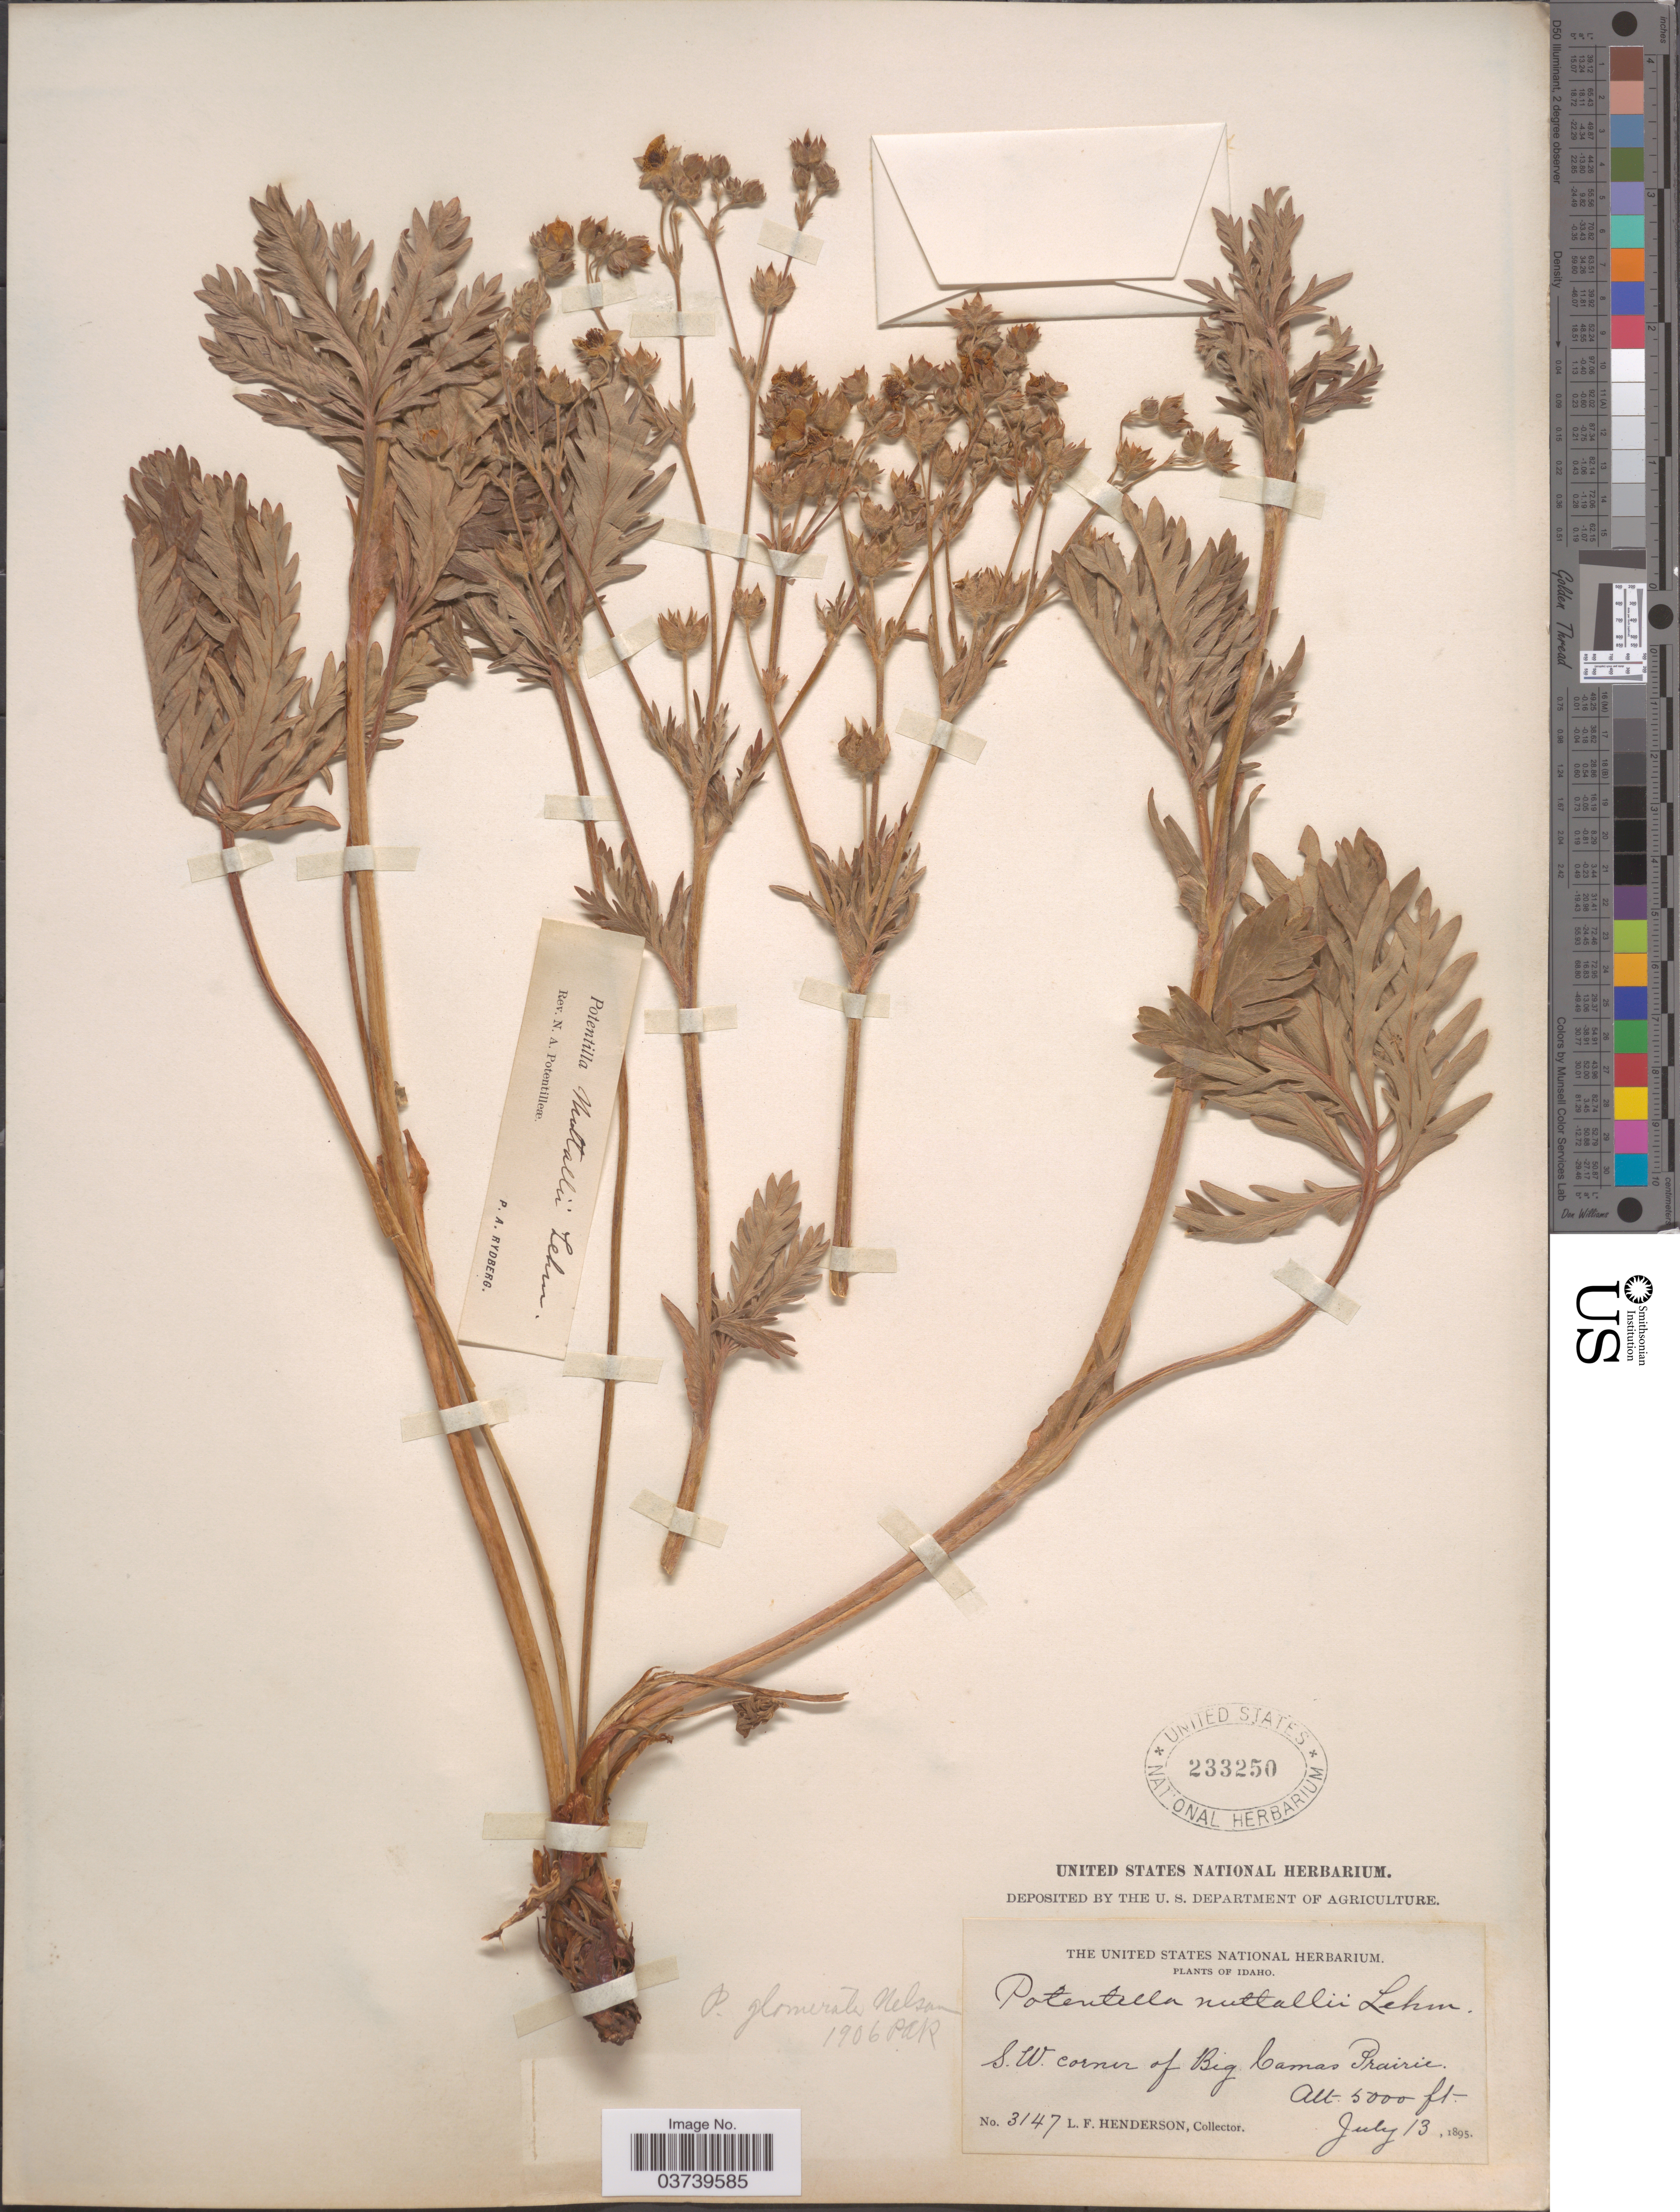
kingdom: Plantae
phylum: Tracheophyta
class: Magnoliopsida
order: Rosales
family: Rosaceae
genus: Potentilla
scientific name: Potentilla gracilis var. fastigiata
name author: (Nutt.) S. Watson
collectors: L. Henderson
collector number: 3147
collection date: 1895-07-13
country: United States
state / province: Idaho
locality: S.W. corner of Big Camas Prairie.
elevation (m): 1524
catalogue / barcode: US 233250